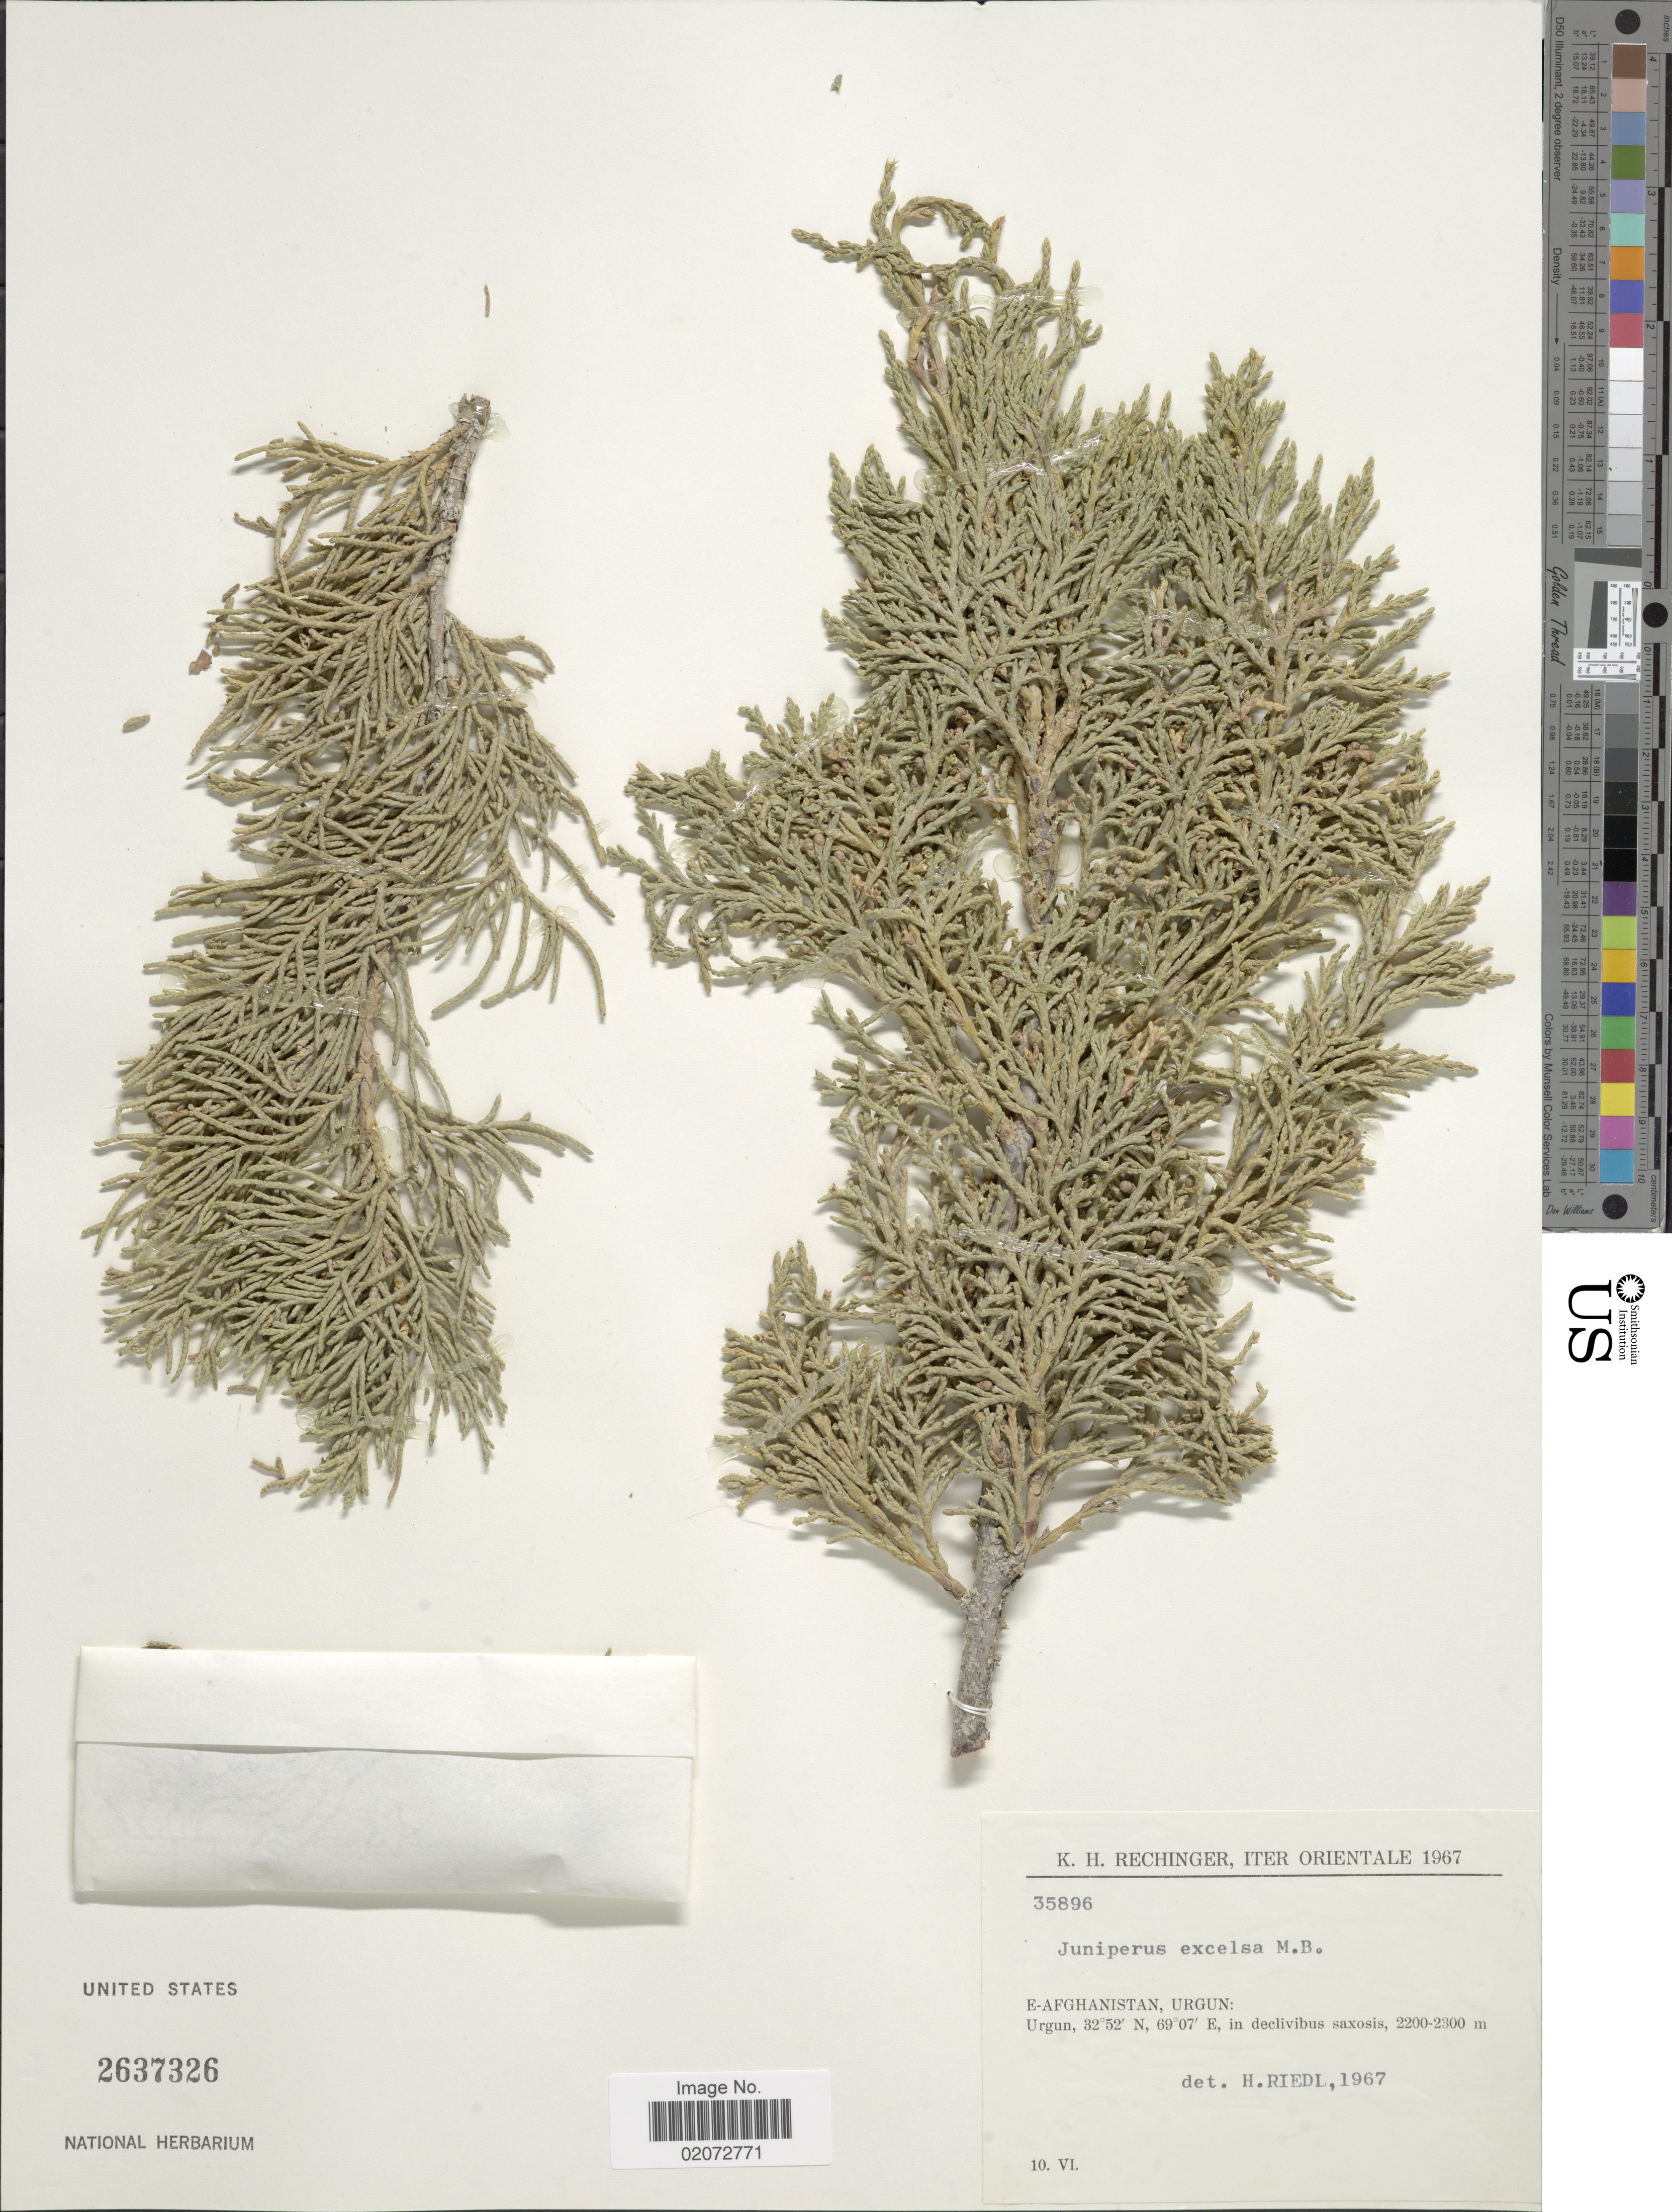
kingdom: Plantae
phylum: Tracheophyta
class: Pinopsida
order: Pinales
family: Cupressaceae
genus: Juniperus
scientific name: Juniperus excelsa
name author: M. Bieb.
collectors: K. H. Rechinger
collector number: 35896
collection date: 1967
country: Afghanistan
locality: E. Afghanistan, Urgun:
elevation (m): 2200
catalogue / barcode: US 2637326